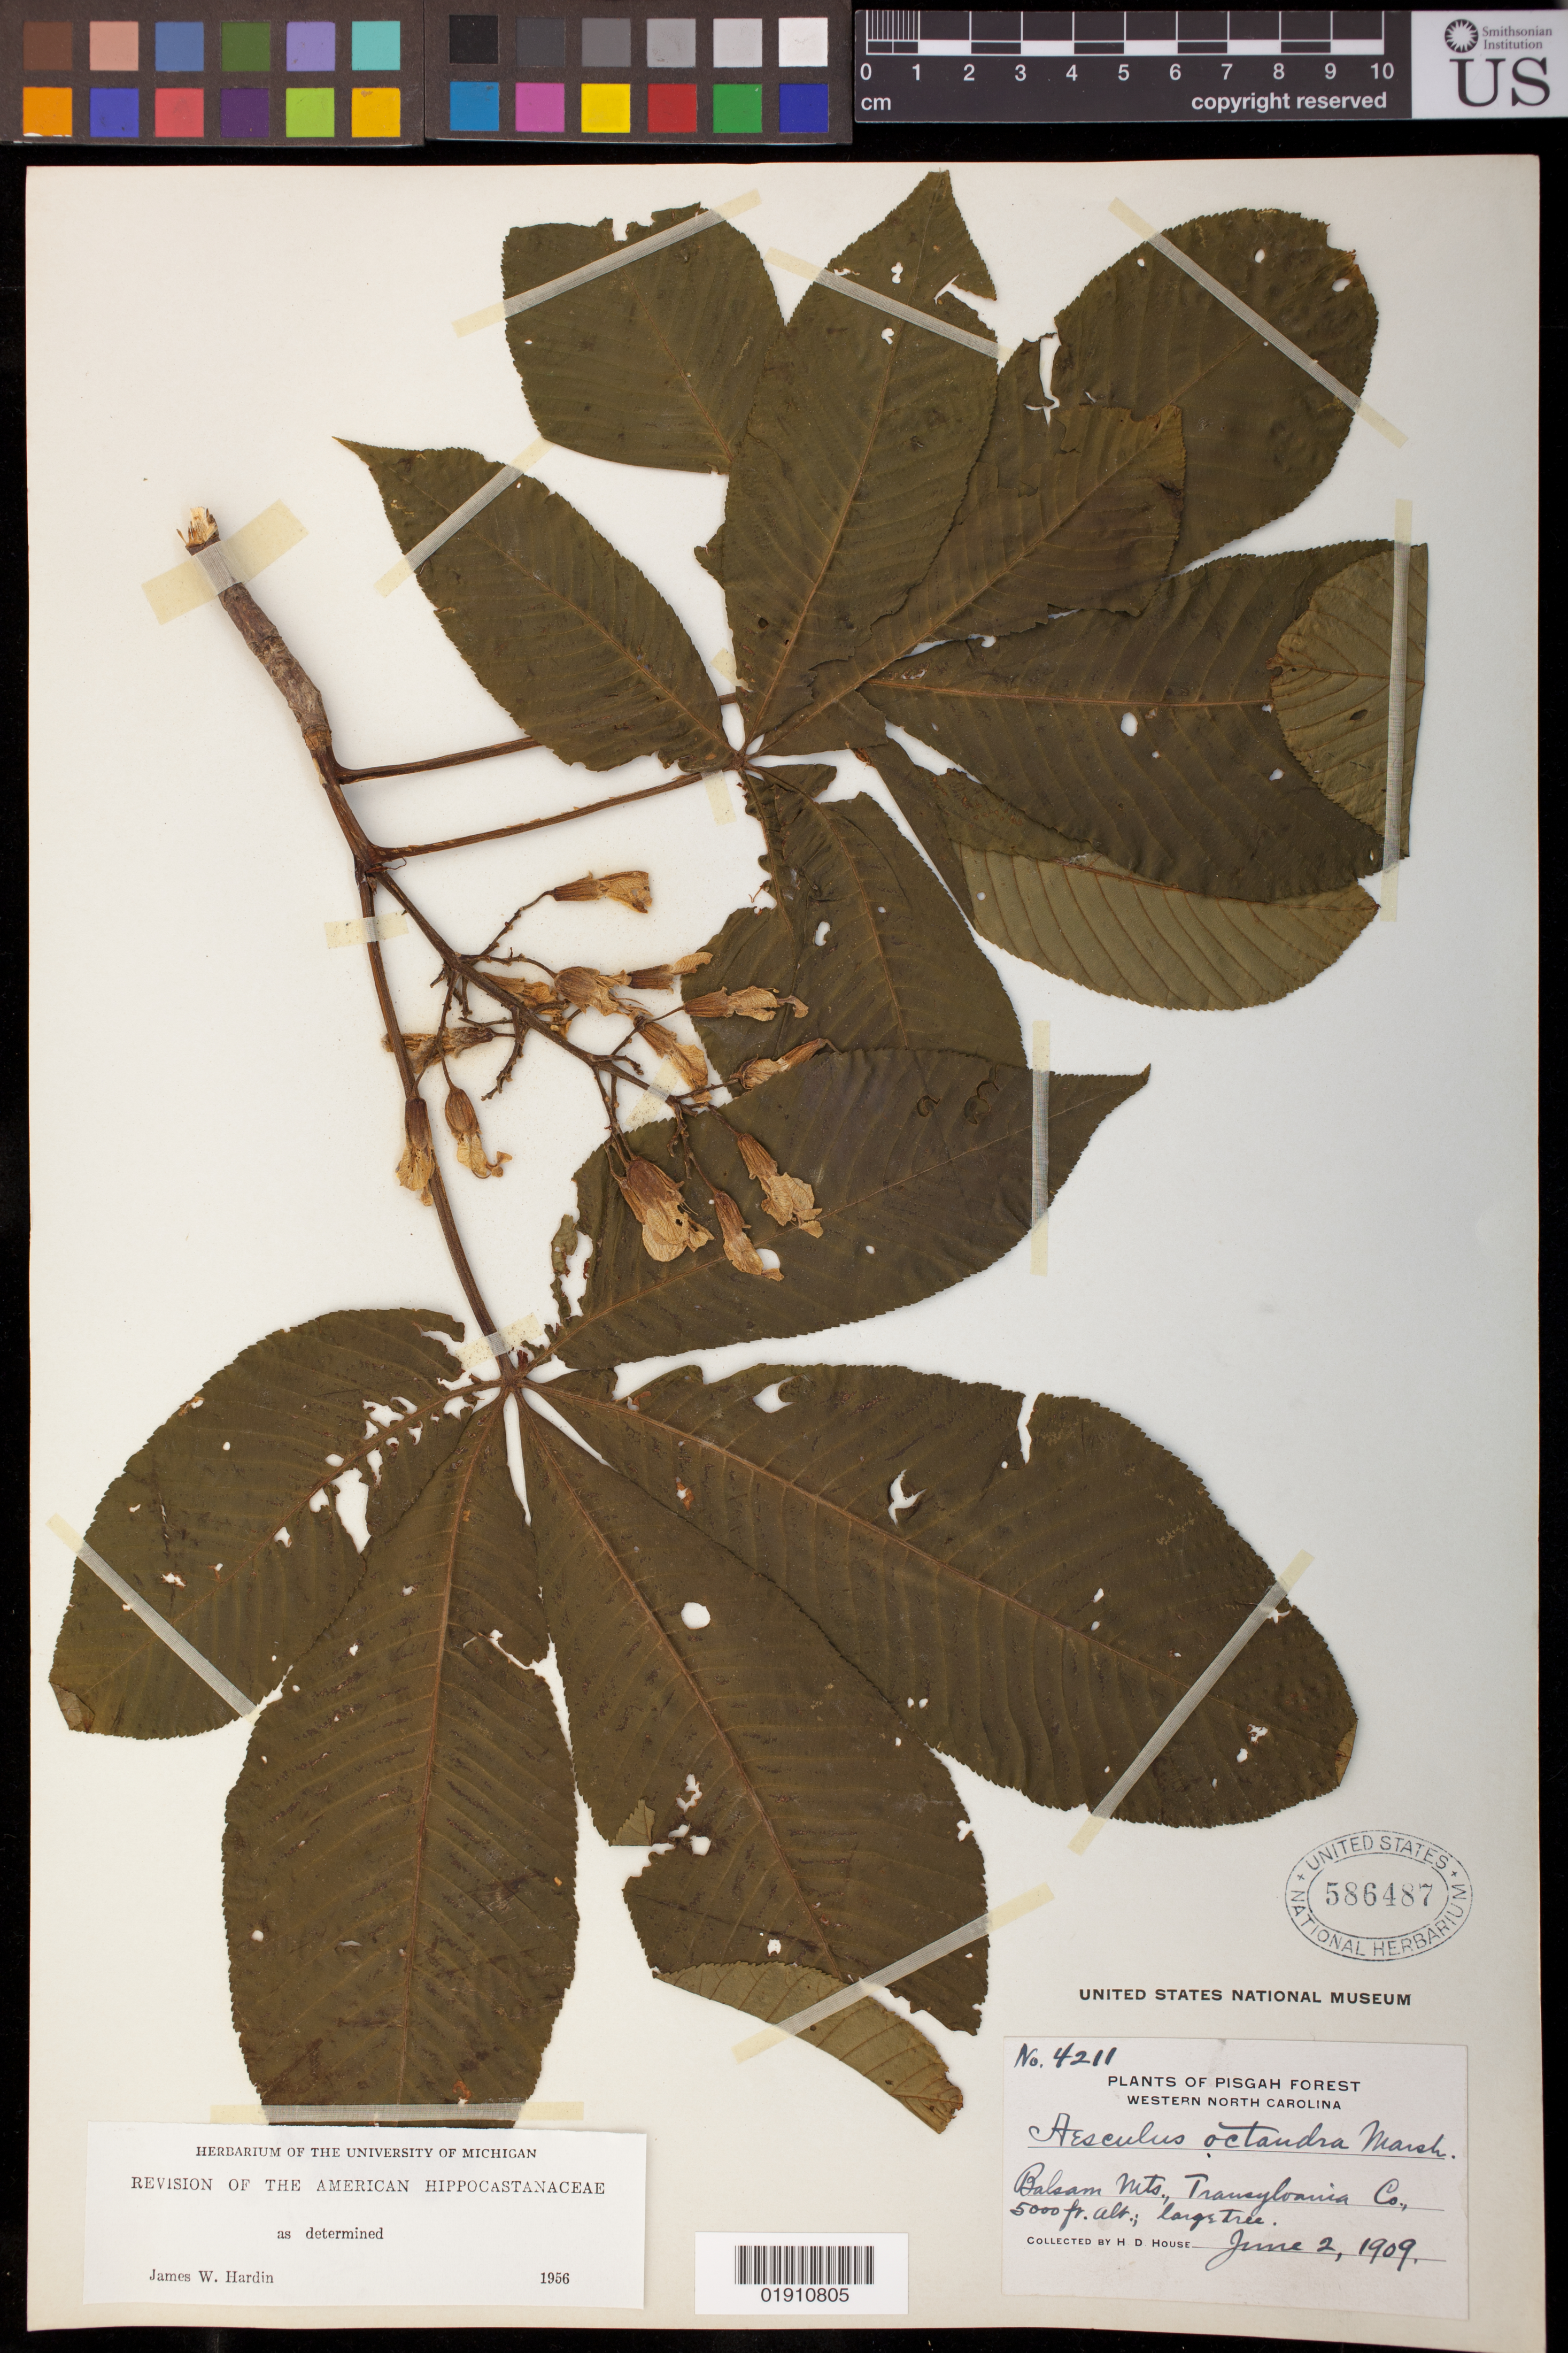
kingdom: Plantae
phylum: Tracheophyta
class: Magnoliopsida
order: Sapindales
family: Sapindaceae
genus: Aesculus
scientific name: Aesculus octandra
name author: Marshall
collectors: H. D. House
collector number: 4211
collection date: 1909-06-02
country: United States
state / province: North Carolina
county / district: Transylvania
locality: Balsam Mts.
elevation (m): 1524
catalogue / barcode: US 586487